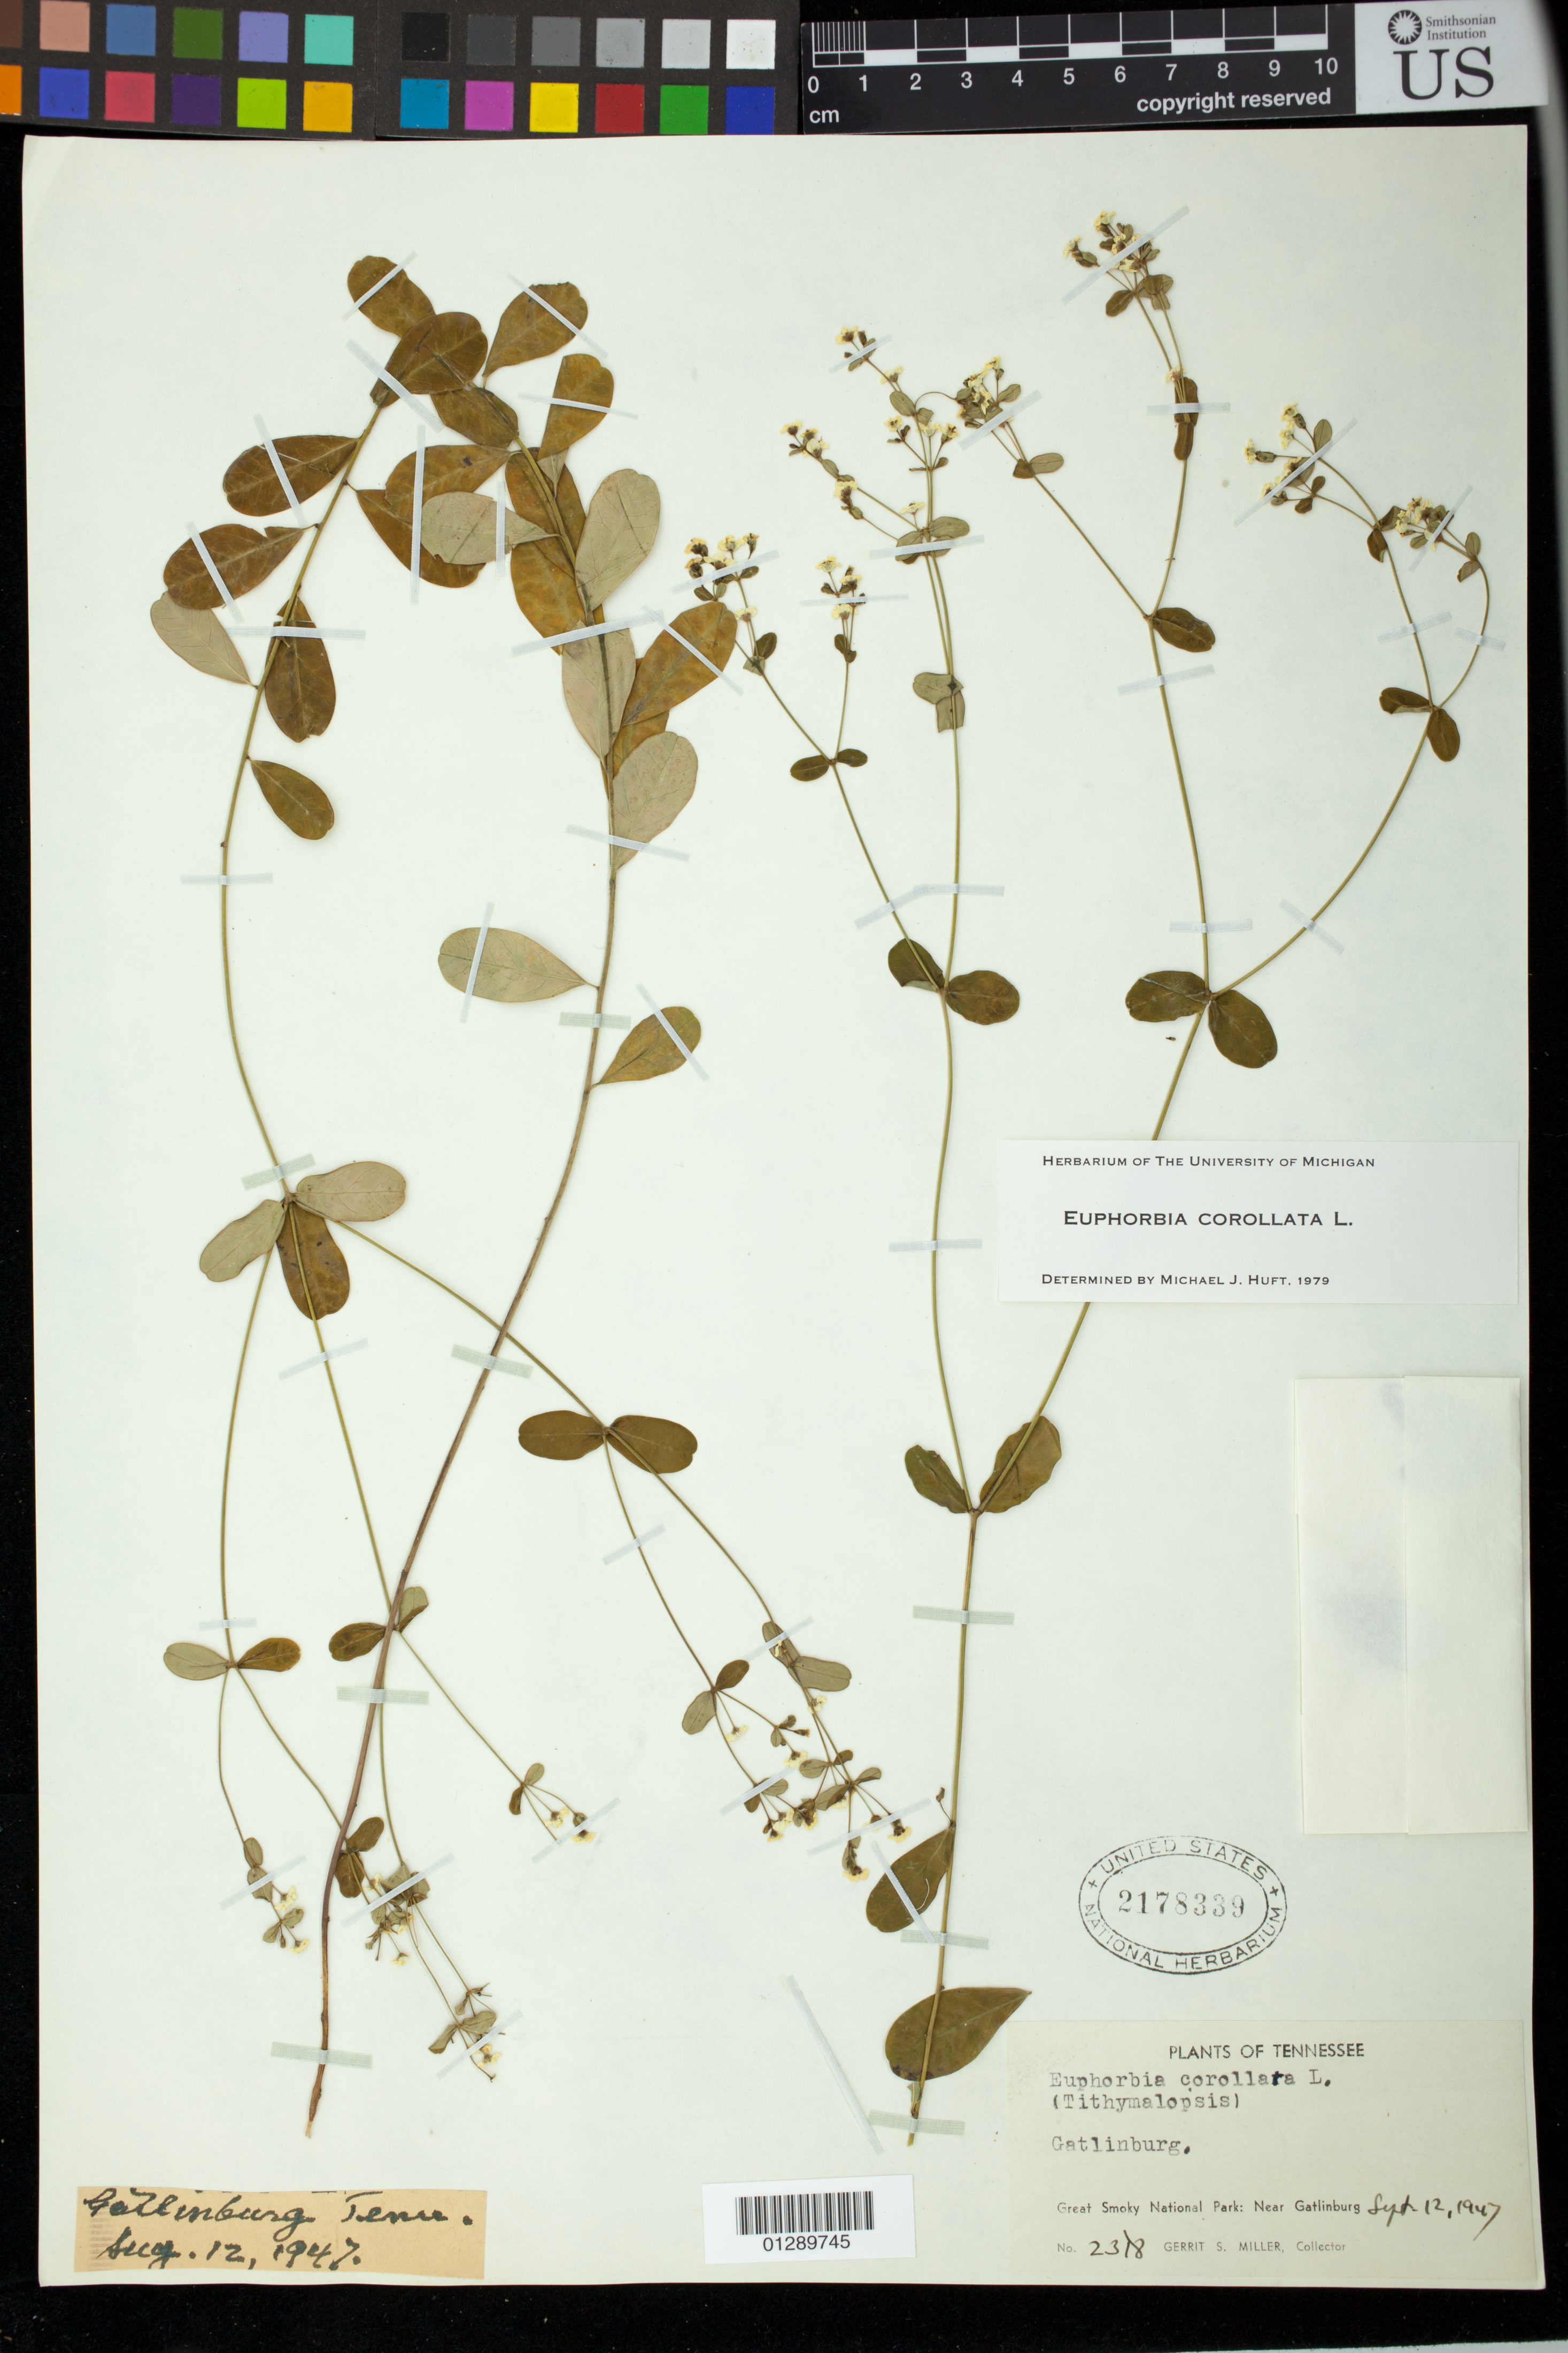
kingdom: Plantae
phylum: Tracheophyta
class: Magnoliopsida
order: Malpighiales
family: Euphorbiaceae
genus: Euphorbia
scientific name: Euphorbia corollata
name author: L.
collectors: G. S. Miller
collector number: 2318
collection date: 1947-09-12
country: United States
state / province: Tennessee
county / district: Sevier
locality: Great Smoky National Park: Near Gatlinburg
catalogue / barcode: US 2178339